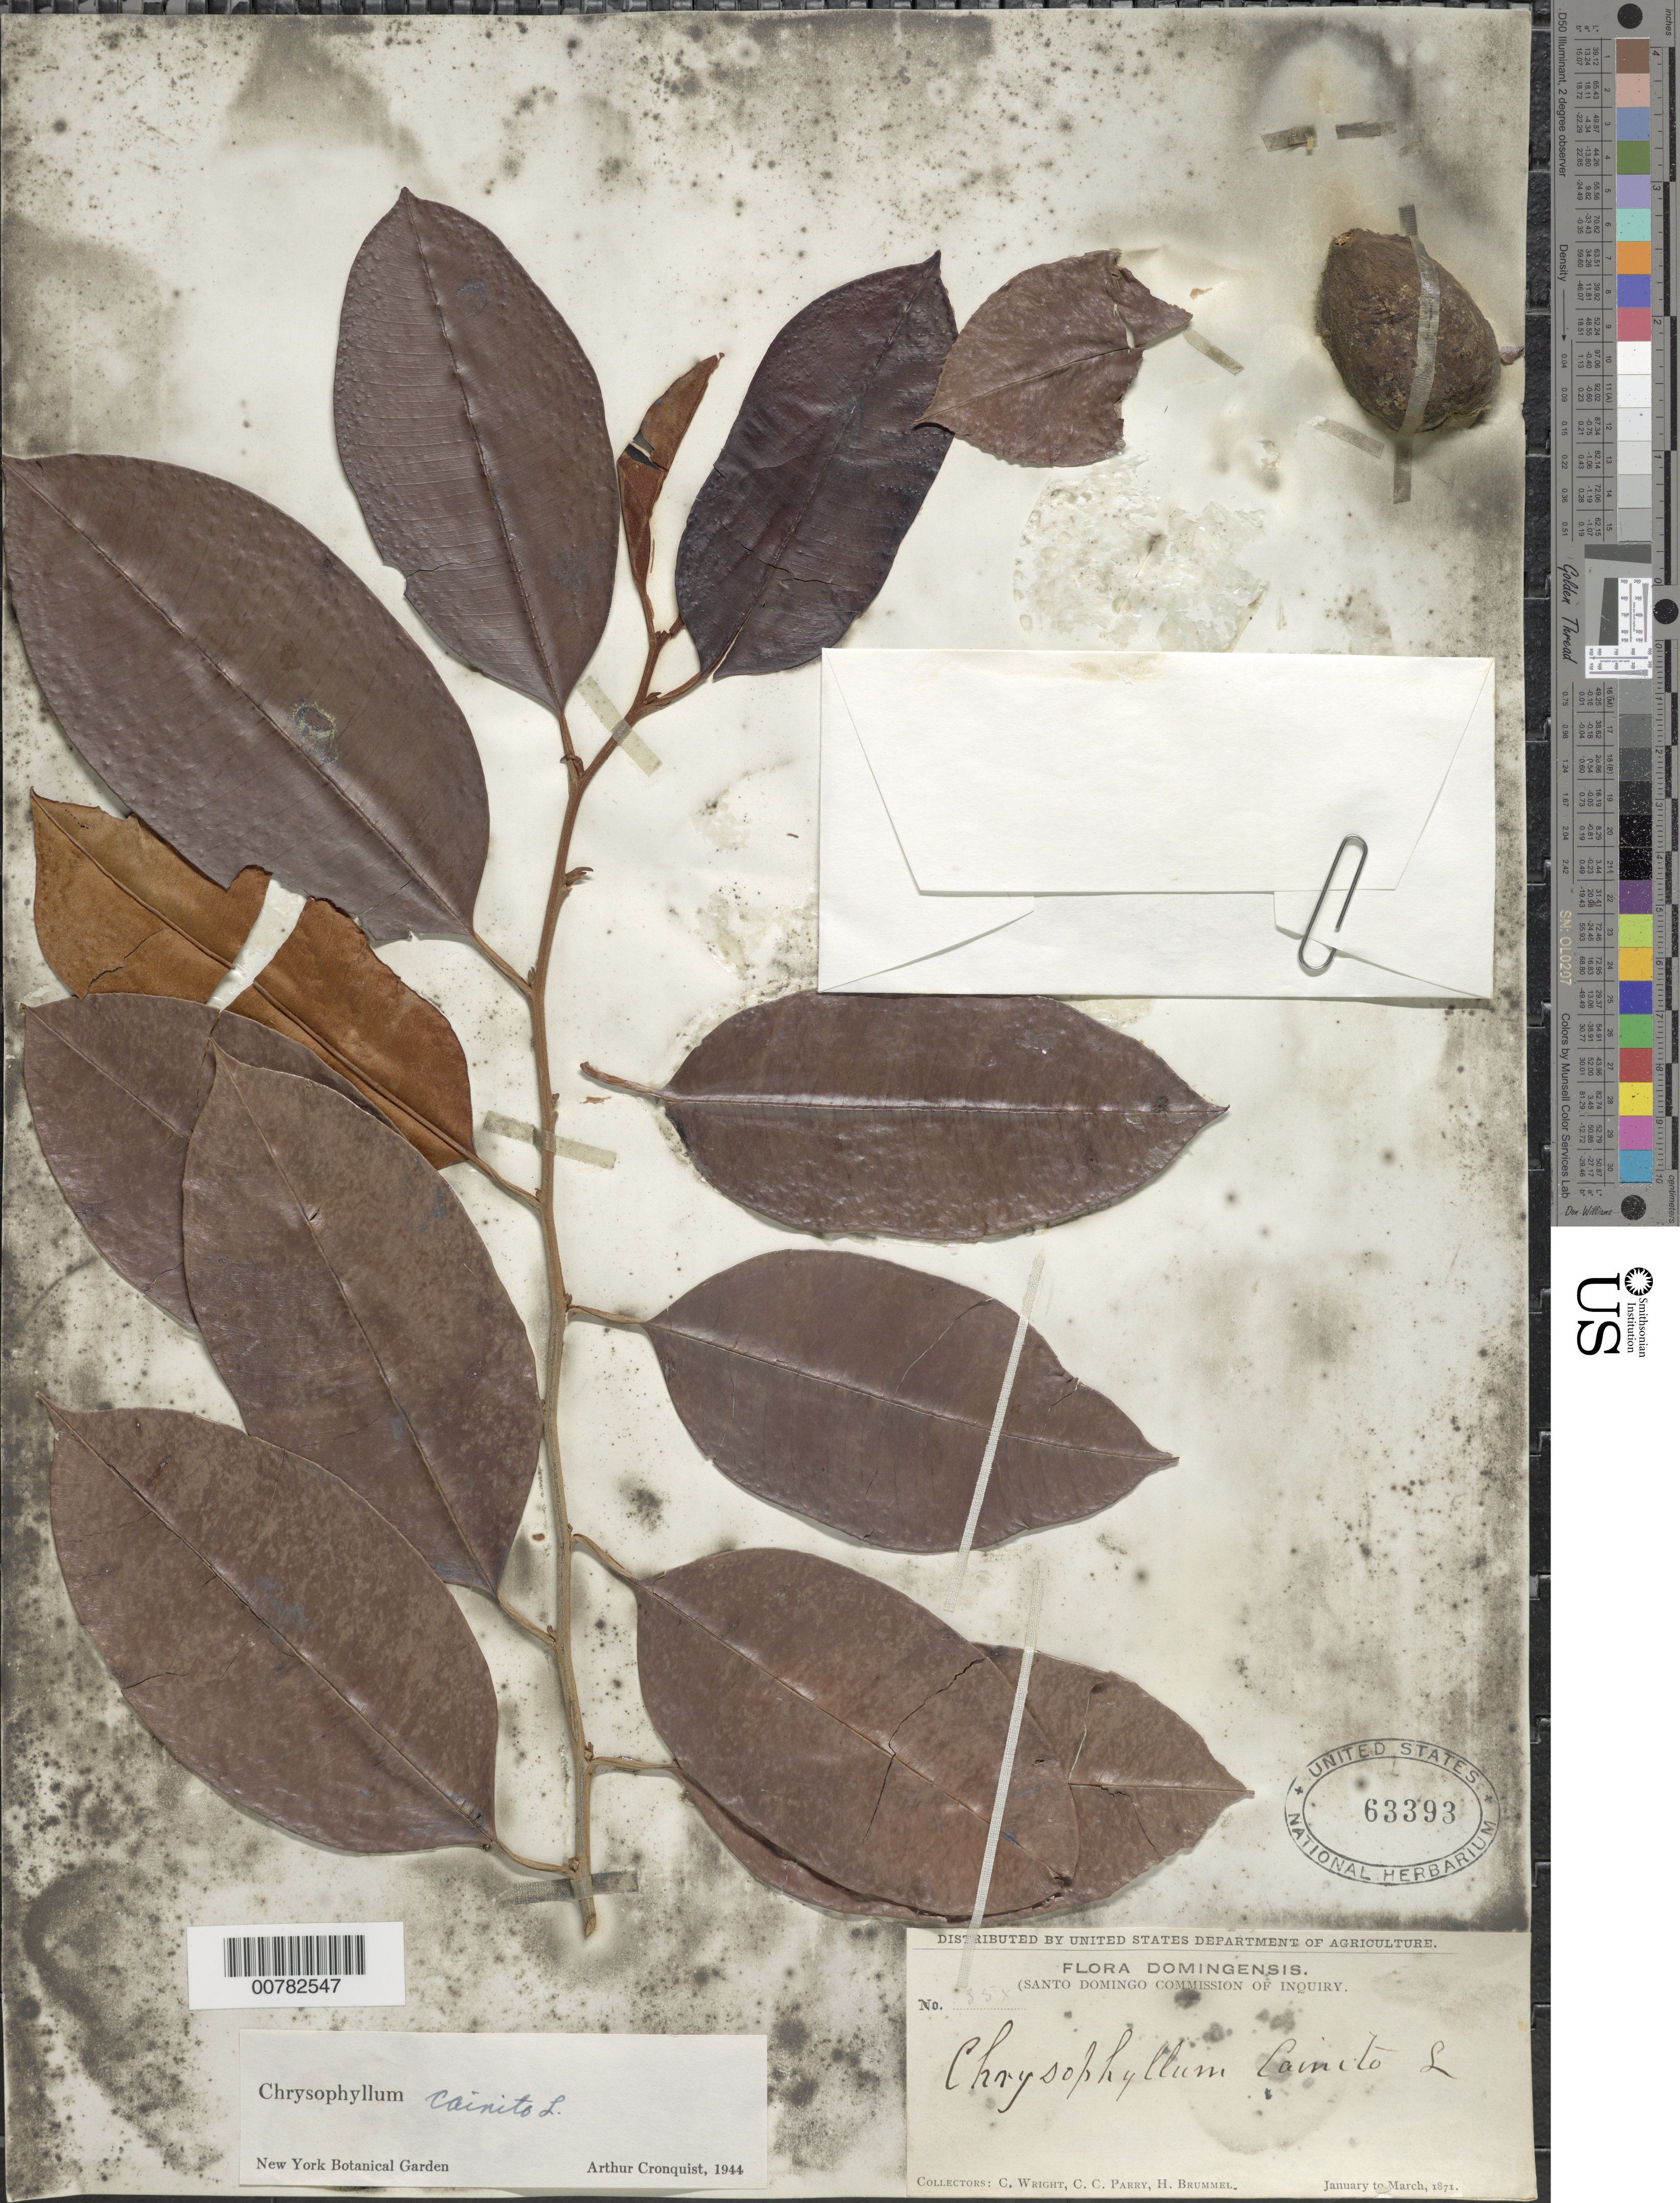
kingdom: Plantae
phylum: Tracheophyta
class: Magnoliopsida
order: Ericales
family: Sapotaceae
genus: Chrysophyllum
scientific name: Chrysophyllum cainito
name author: L.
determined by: Cronquist, A. J.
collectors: C. Wright, C. C. Parry & H. Brummel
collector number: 35x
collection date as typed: Jan 1871 to -- Mar 1871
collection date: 1871-01/1871-03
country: Dominican Republic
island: Hispaniola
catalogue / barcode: US 63393